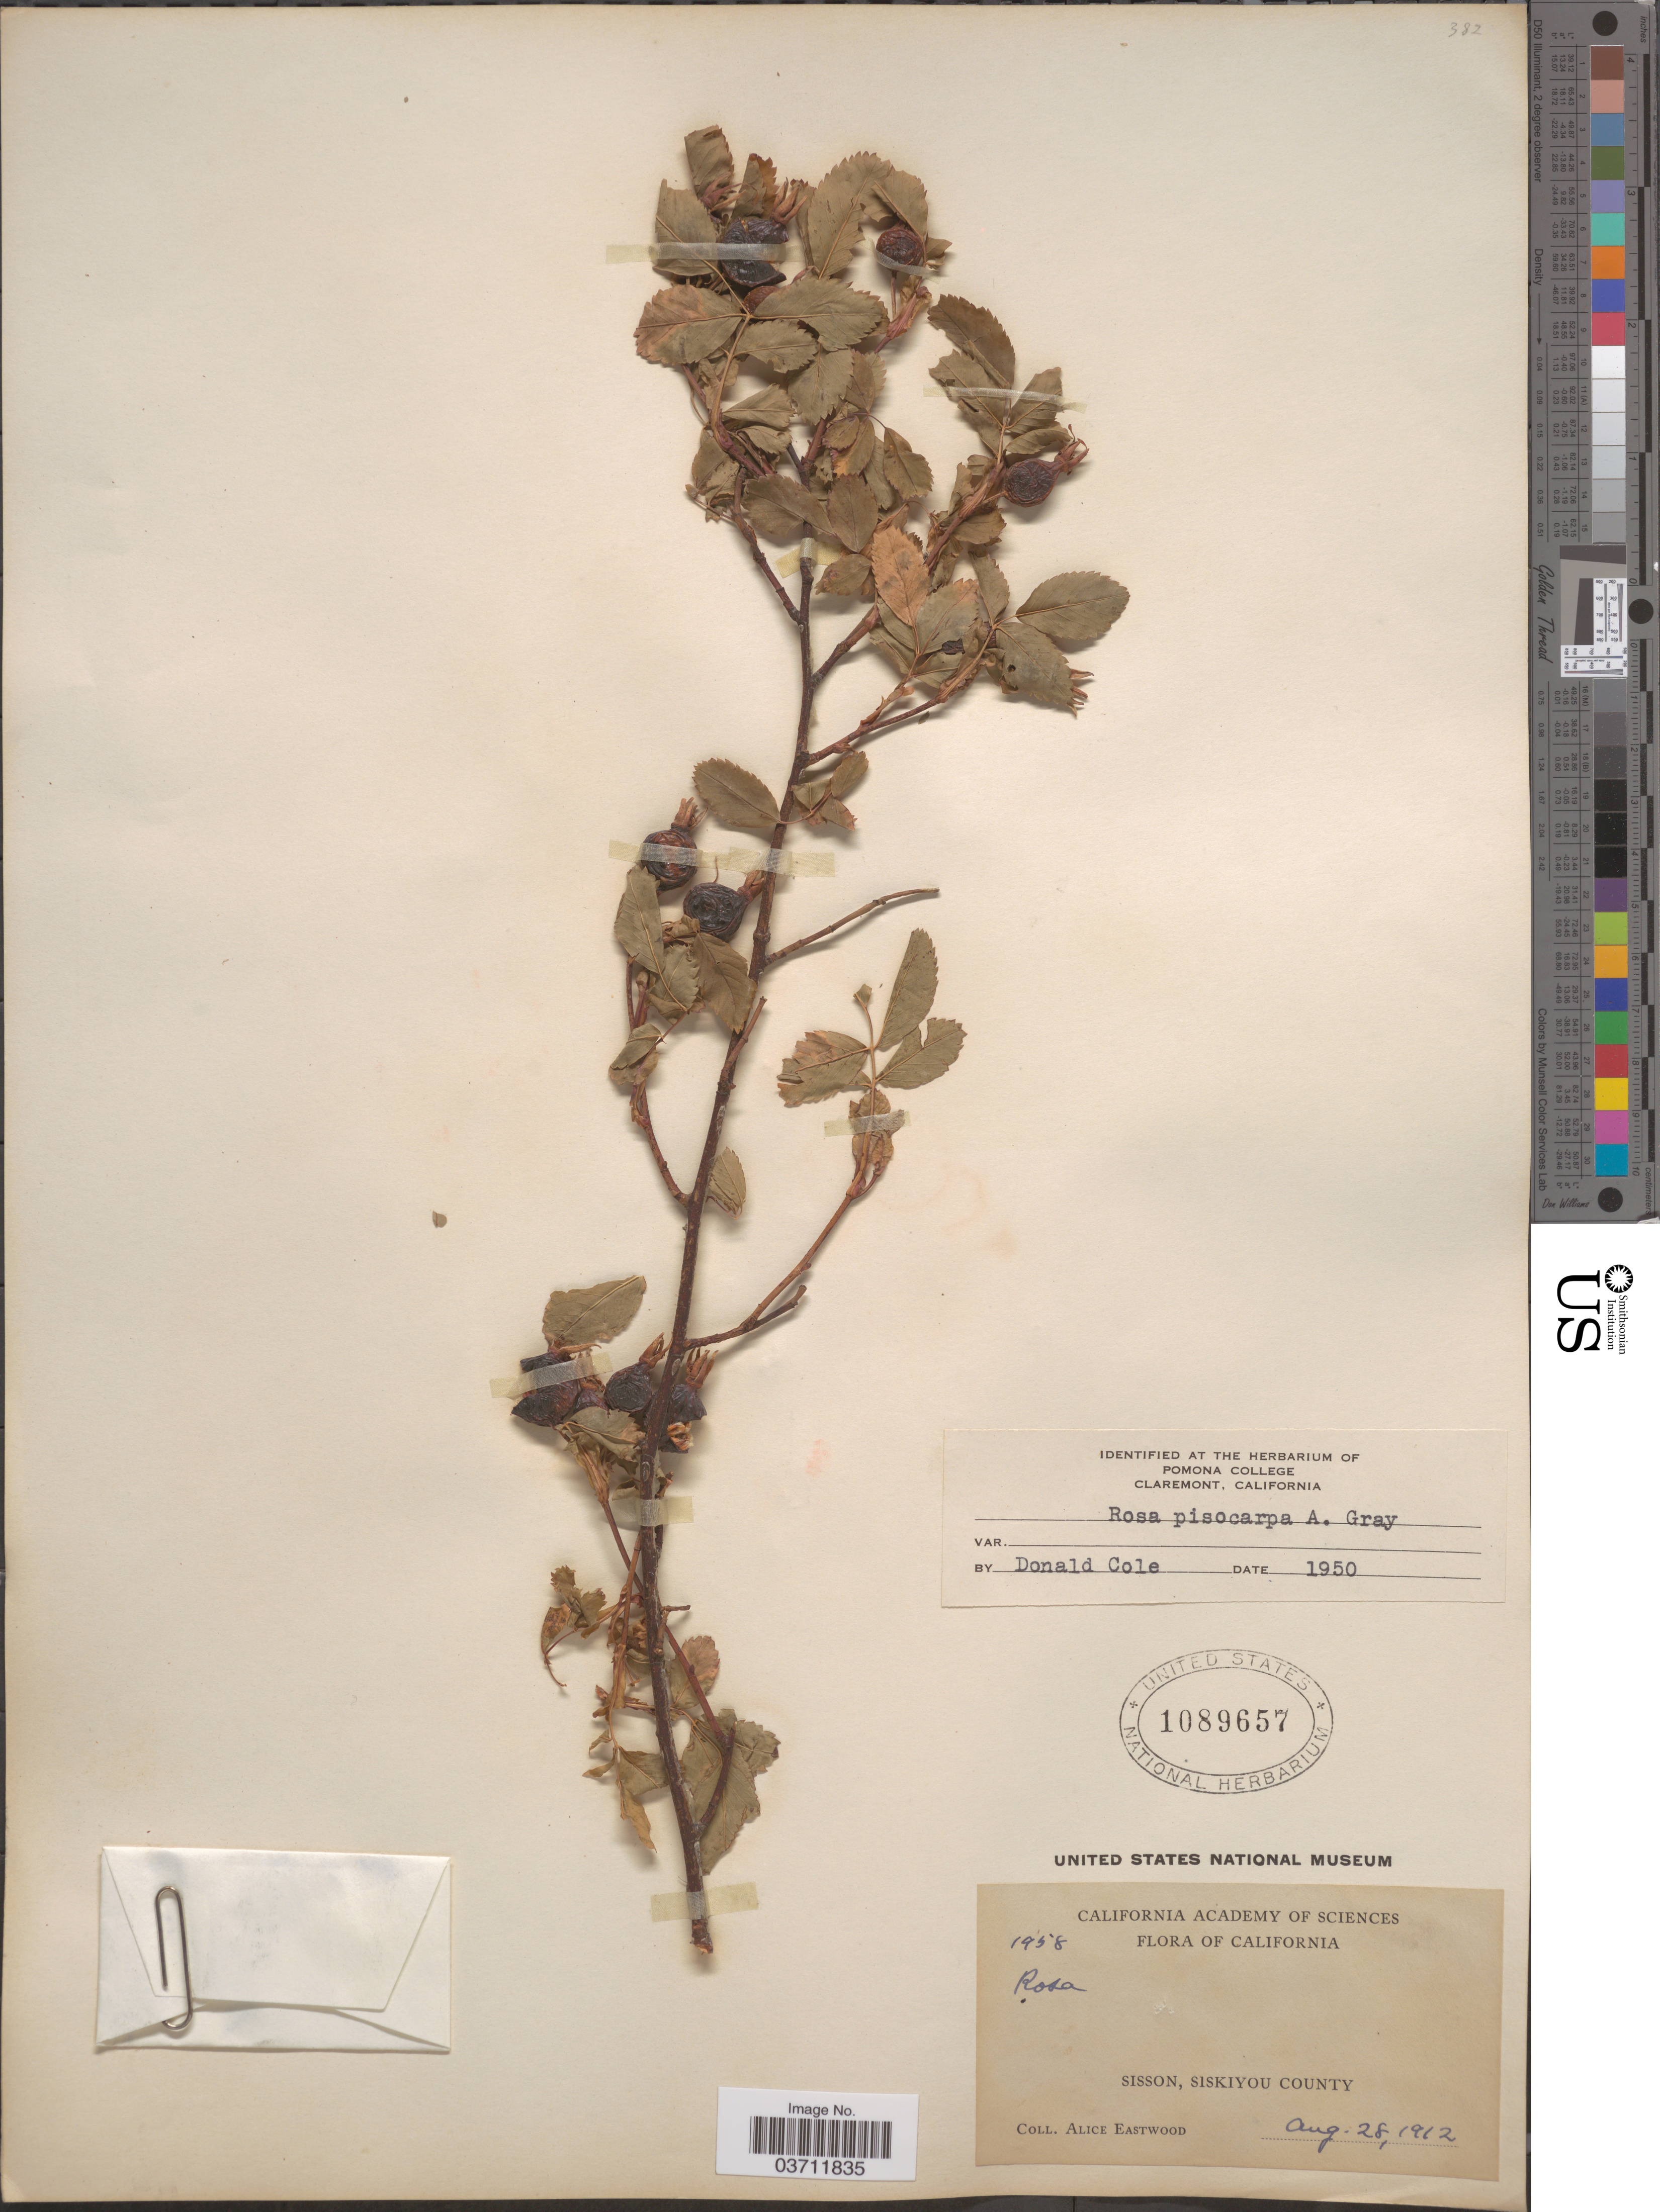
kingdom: Plantae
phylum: Tracheophyta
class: Magnoliopsida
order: Rosales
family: Rosaceae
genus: Rosa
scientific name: Rosa pisocarpa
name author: A. Gray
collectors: A. Eastwood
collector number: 1958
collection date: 1912-08-28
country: United States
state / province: California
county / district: Siskiyou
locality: Sisson, Siskiyou County.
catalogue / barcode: US 1089657